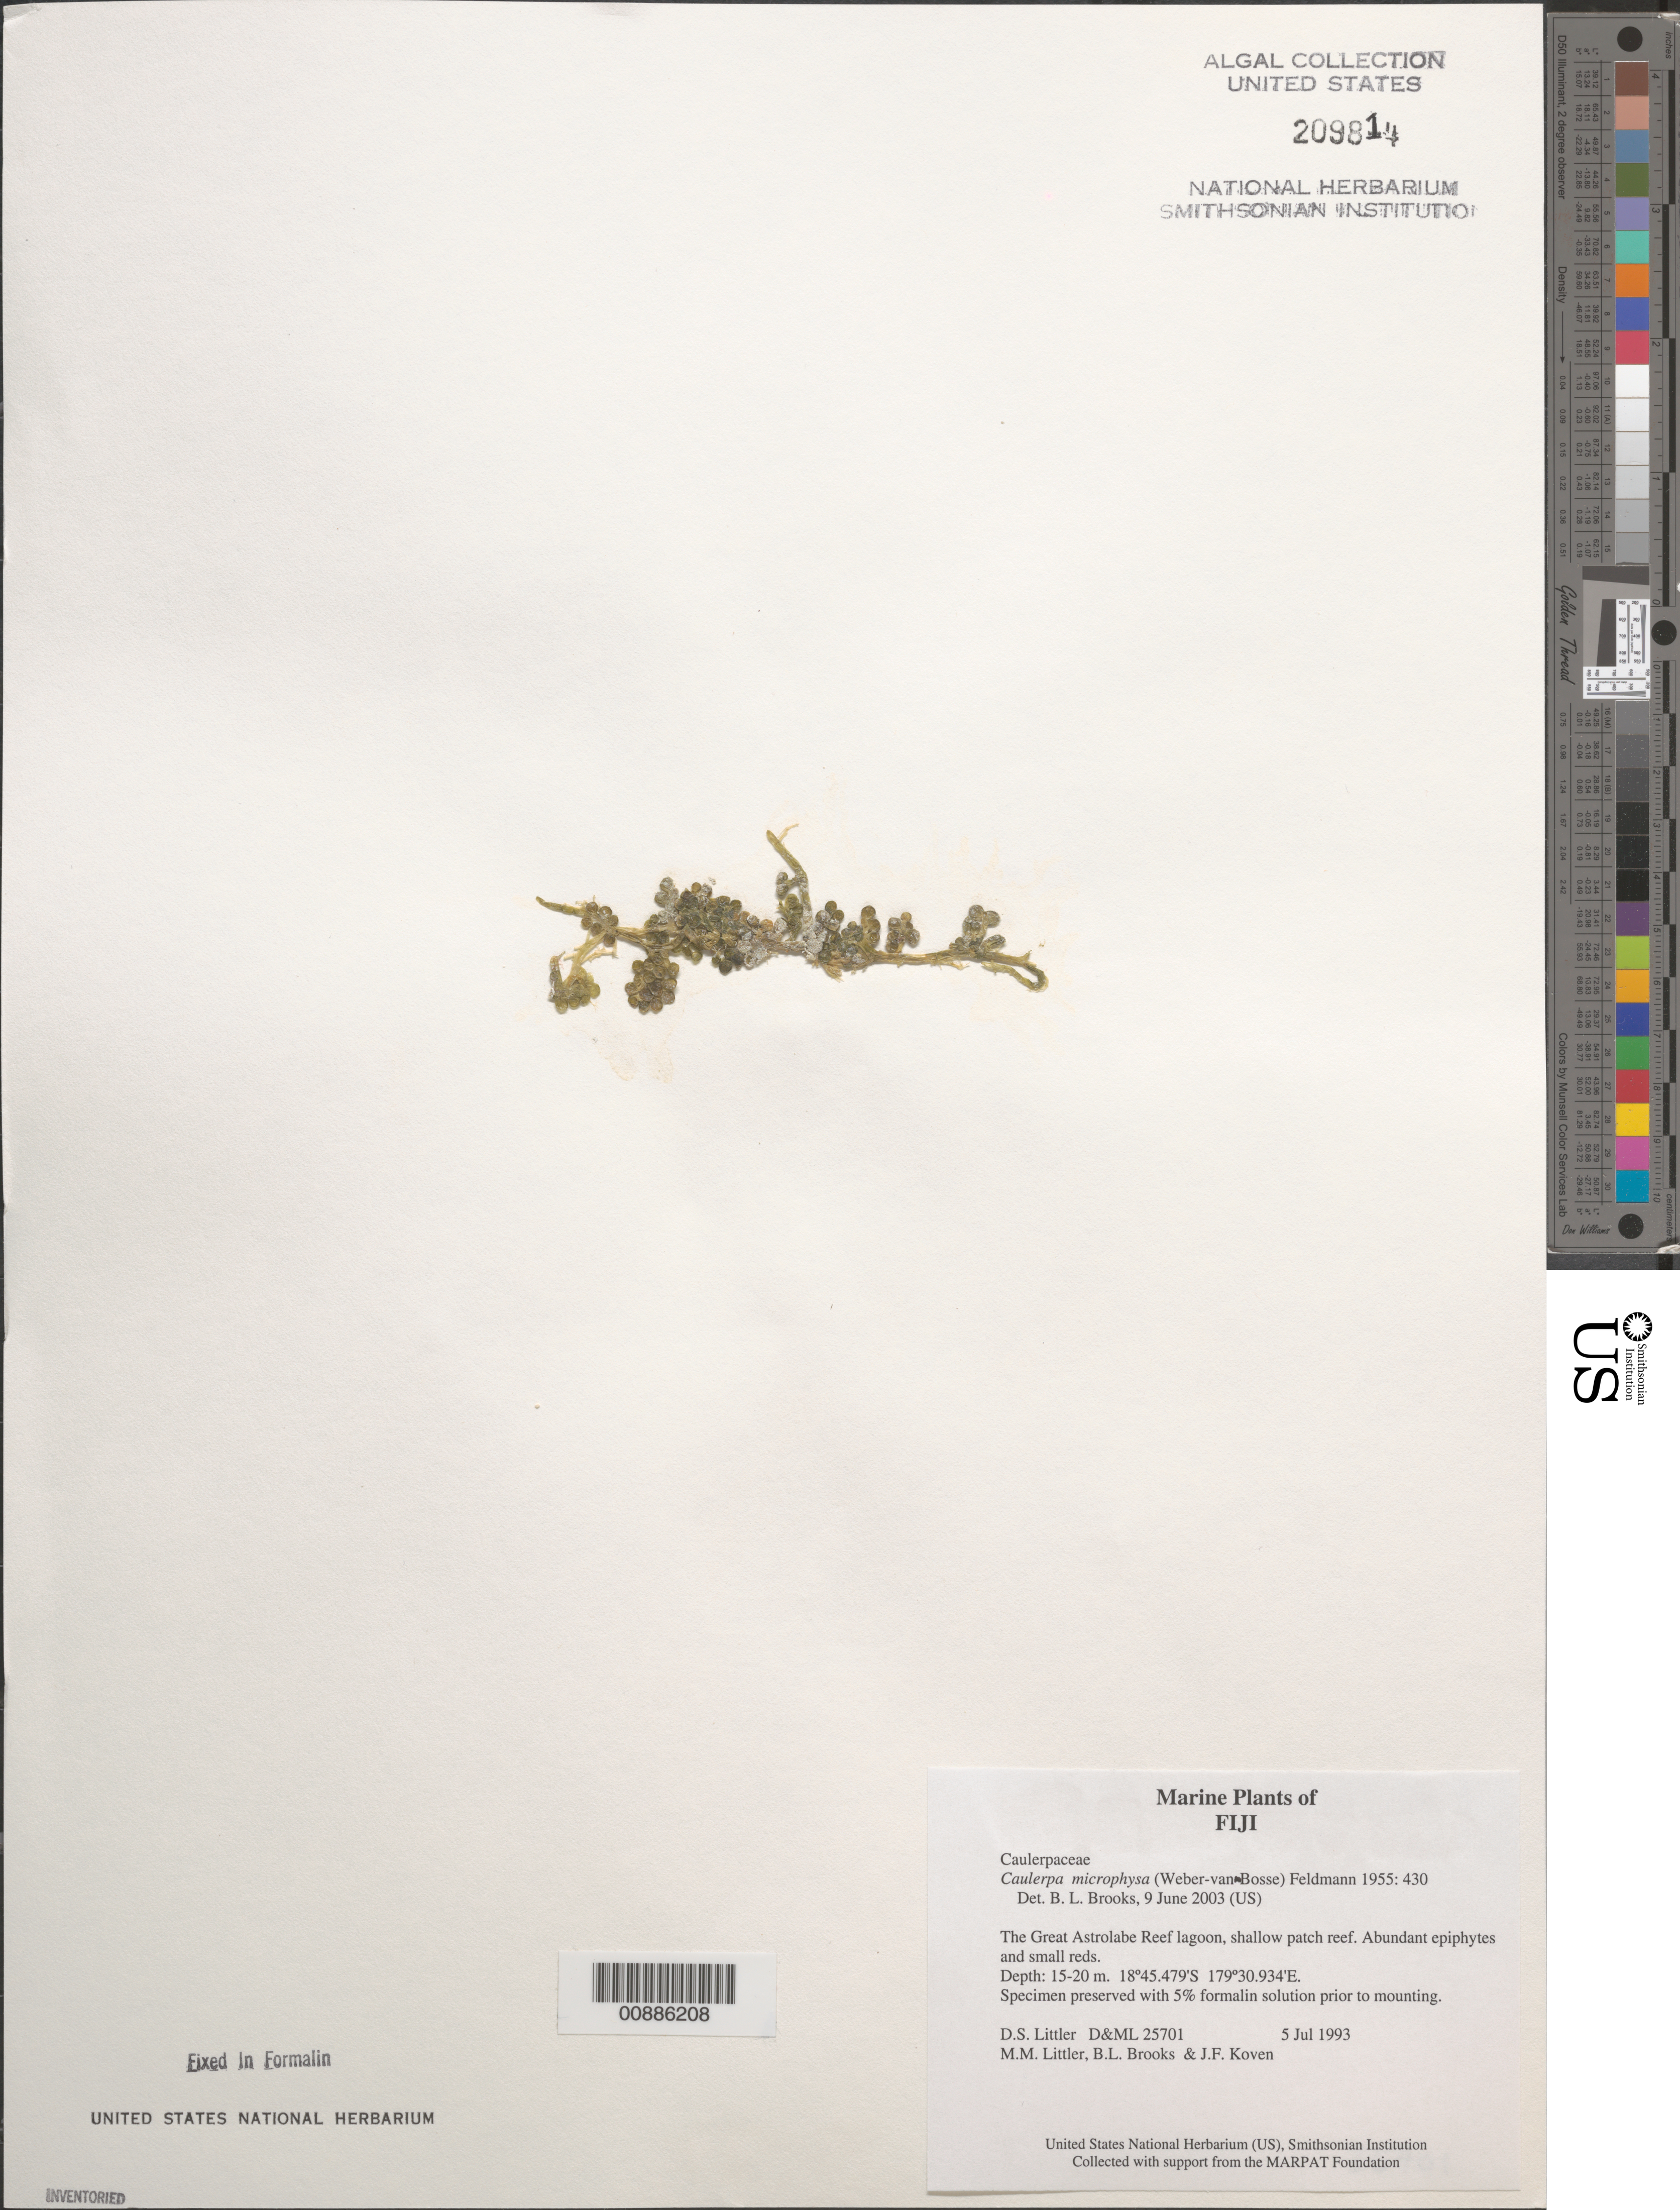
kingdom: Plantae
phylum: Chlorophyta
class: Ulvophyceae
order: Bryopsidales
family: Caulerpaceae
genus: Caulerpa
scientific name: Caulerpa microphysa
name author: (Weber Bosse) Feldmann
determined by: Brooks, B. L., (BOT), Smithsonian Institution - National Museum of Natural History (UNITED STATES)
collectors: D. S. Littler, M. M. Littler, B. Brooks & J. Koven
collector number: D&ML 25701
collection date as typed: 05 Jul 1993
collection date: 1993-07-05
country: Fiji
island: Great Astrolabe Reef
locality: Great Astrolabe Reef lagoon, shallow patch reef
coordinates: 18 45.479'S, 179 30.934'E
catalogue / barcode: US 209814